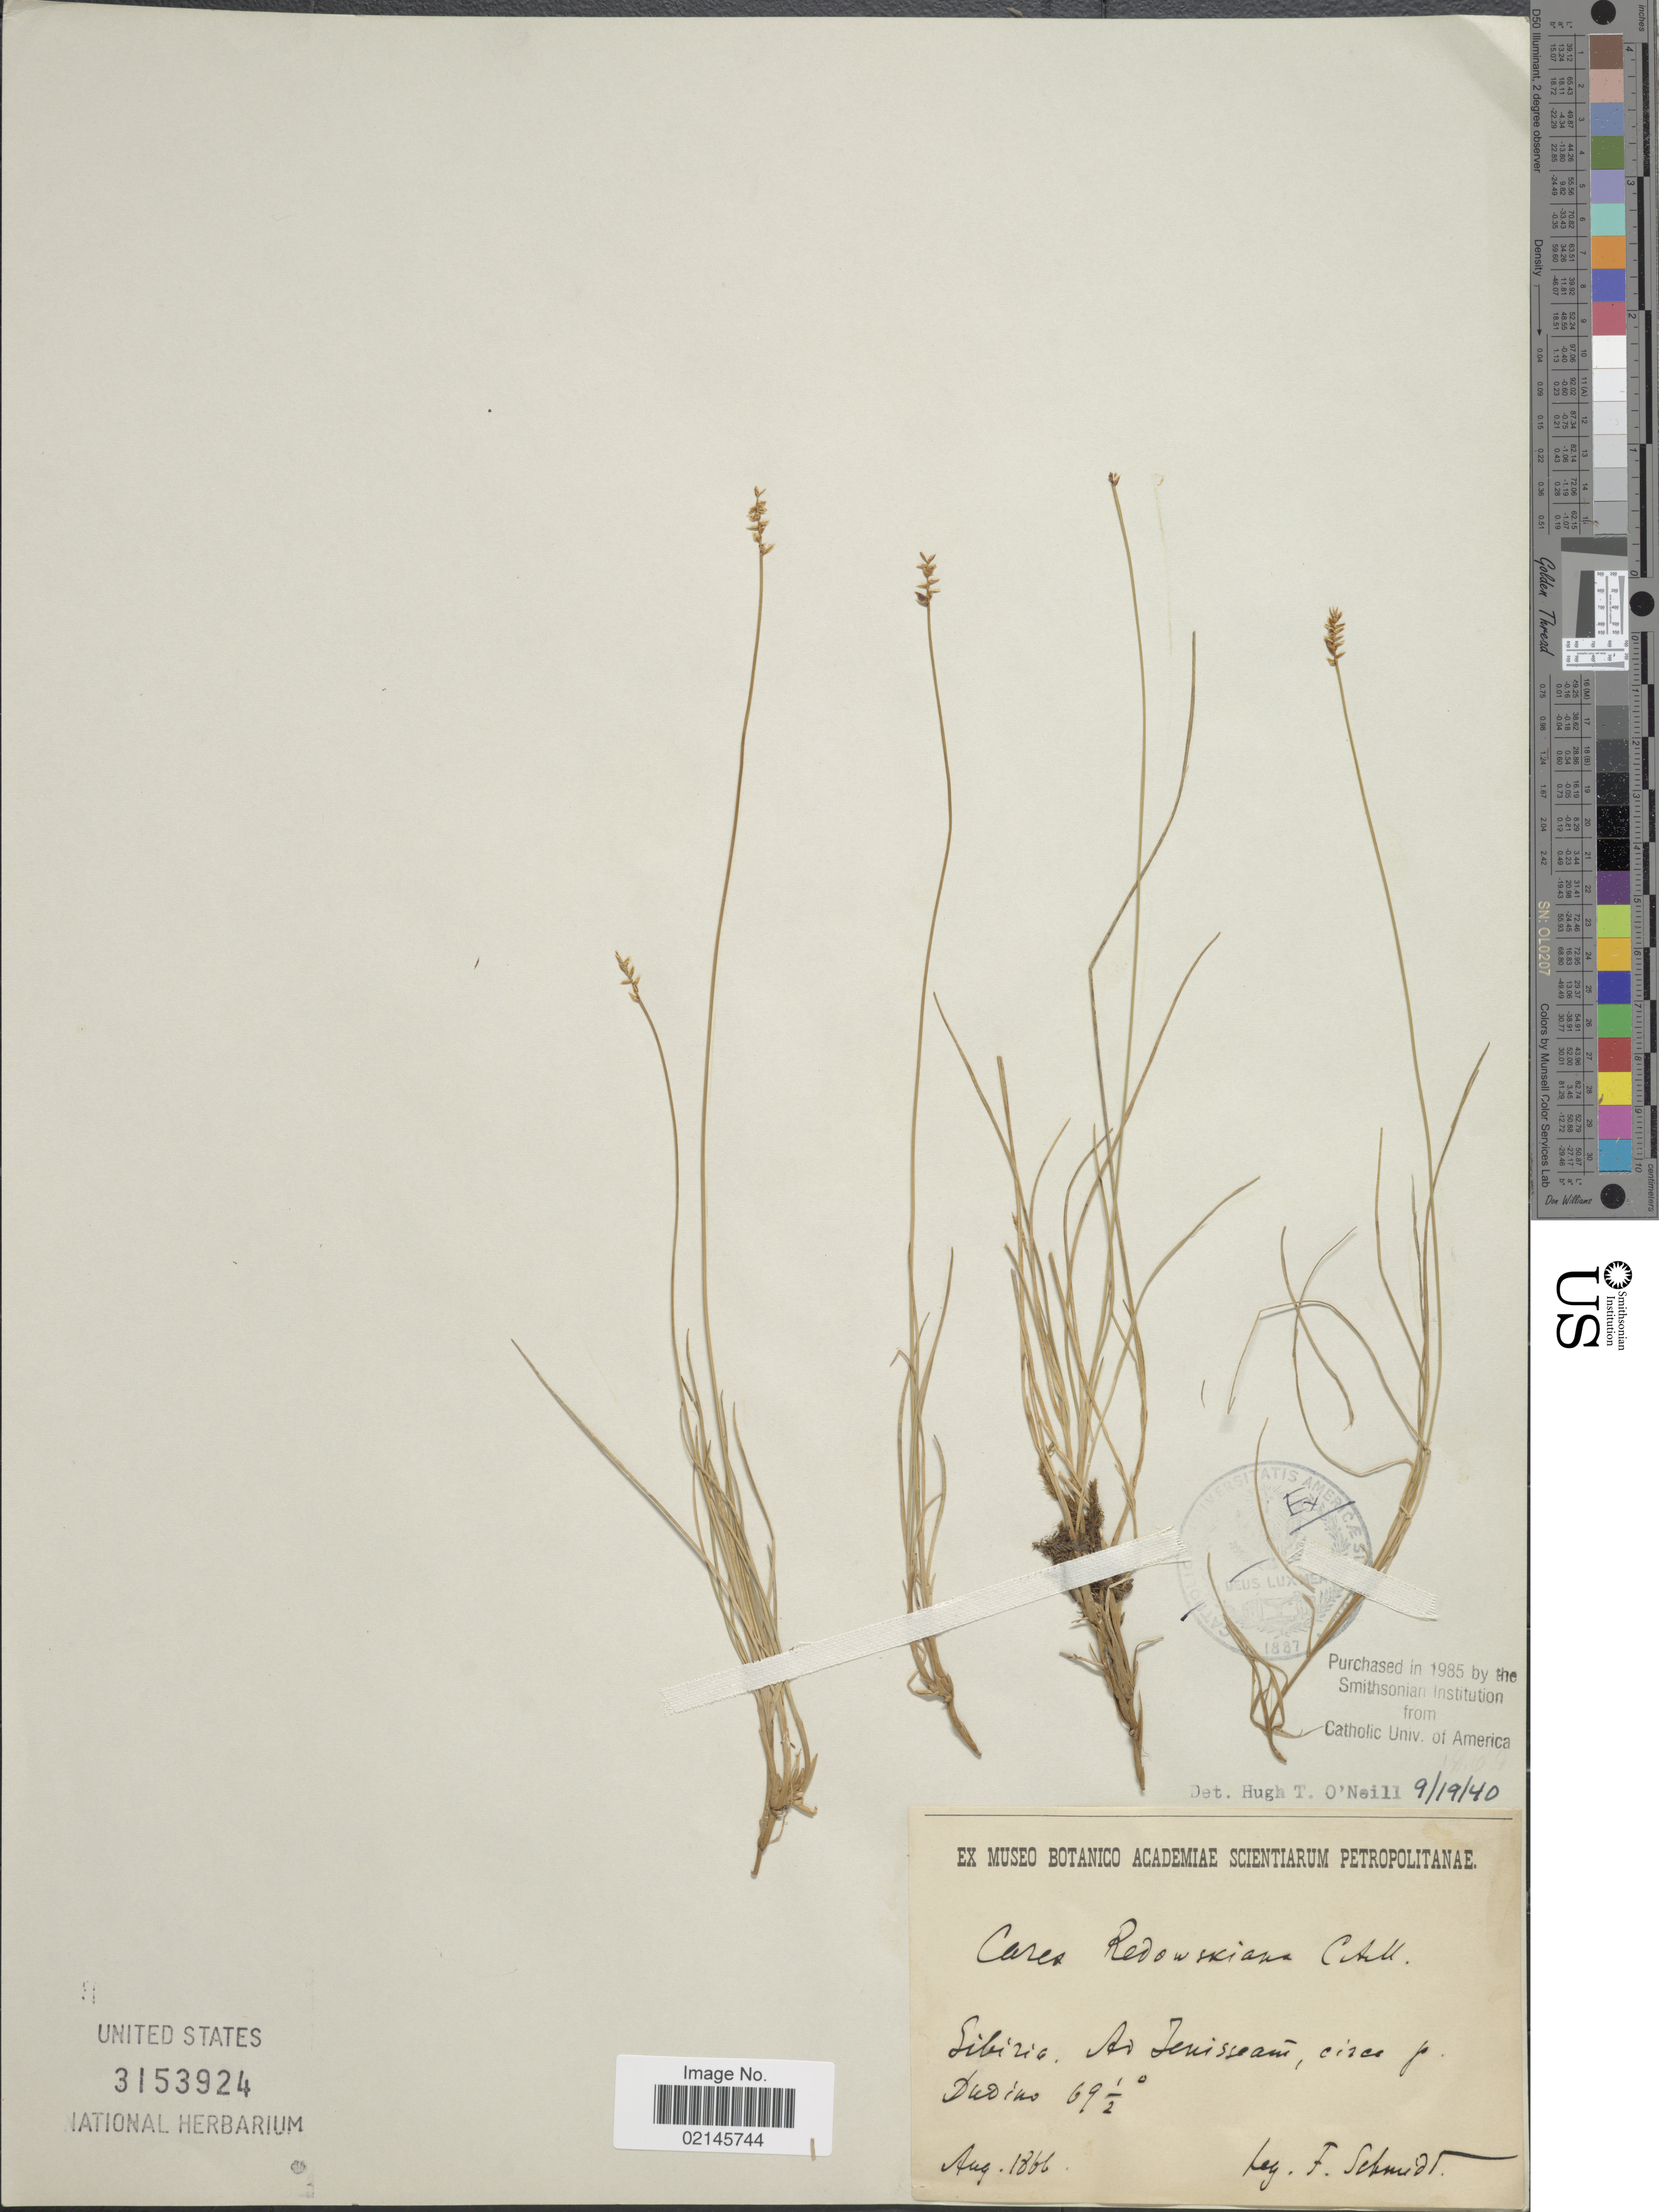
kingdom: Plantae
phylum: Tracheophyta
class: Liliopsida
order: Poales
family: Cyperaceae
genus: Carex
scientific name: Carex redowskiana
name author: C.A. Mey.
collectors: F. Schmidt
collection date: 1866-08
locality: Sibiria, ad Tenisseame, circa jo Dudiko 69½° [interpreted]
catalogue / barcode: US 3153924